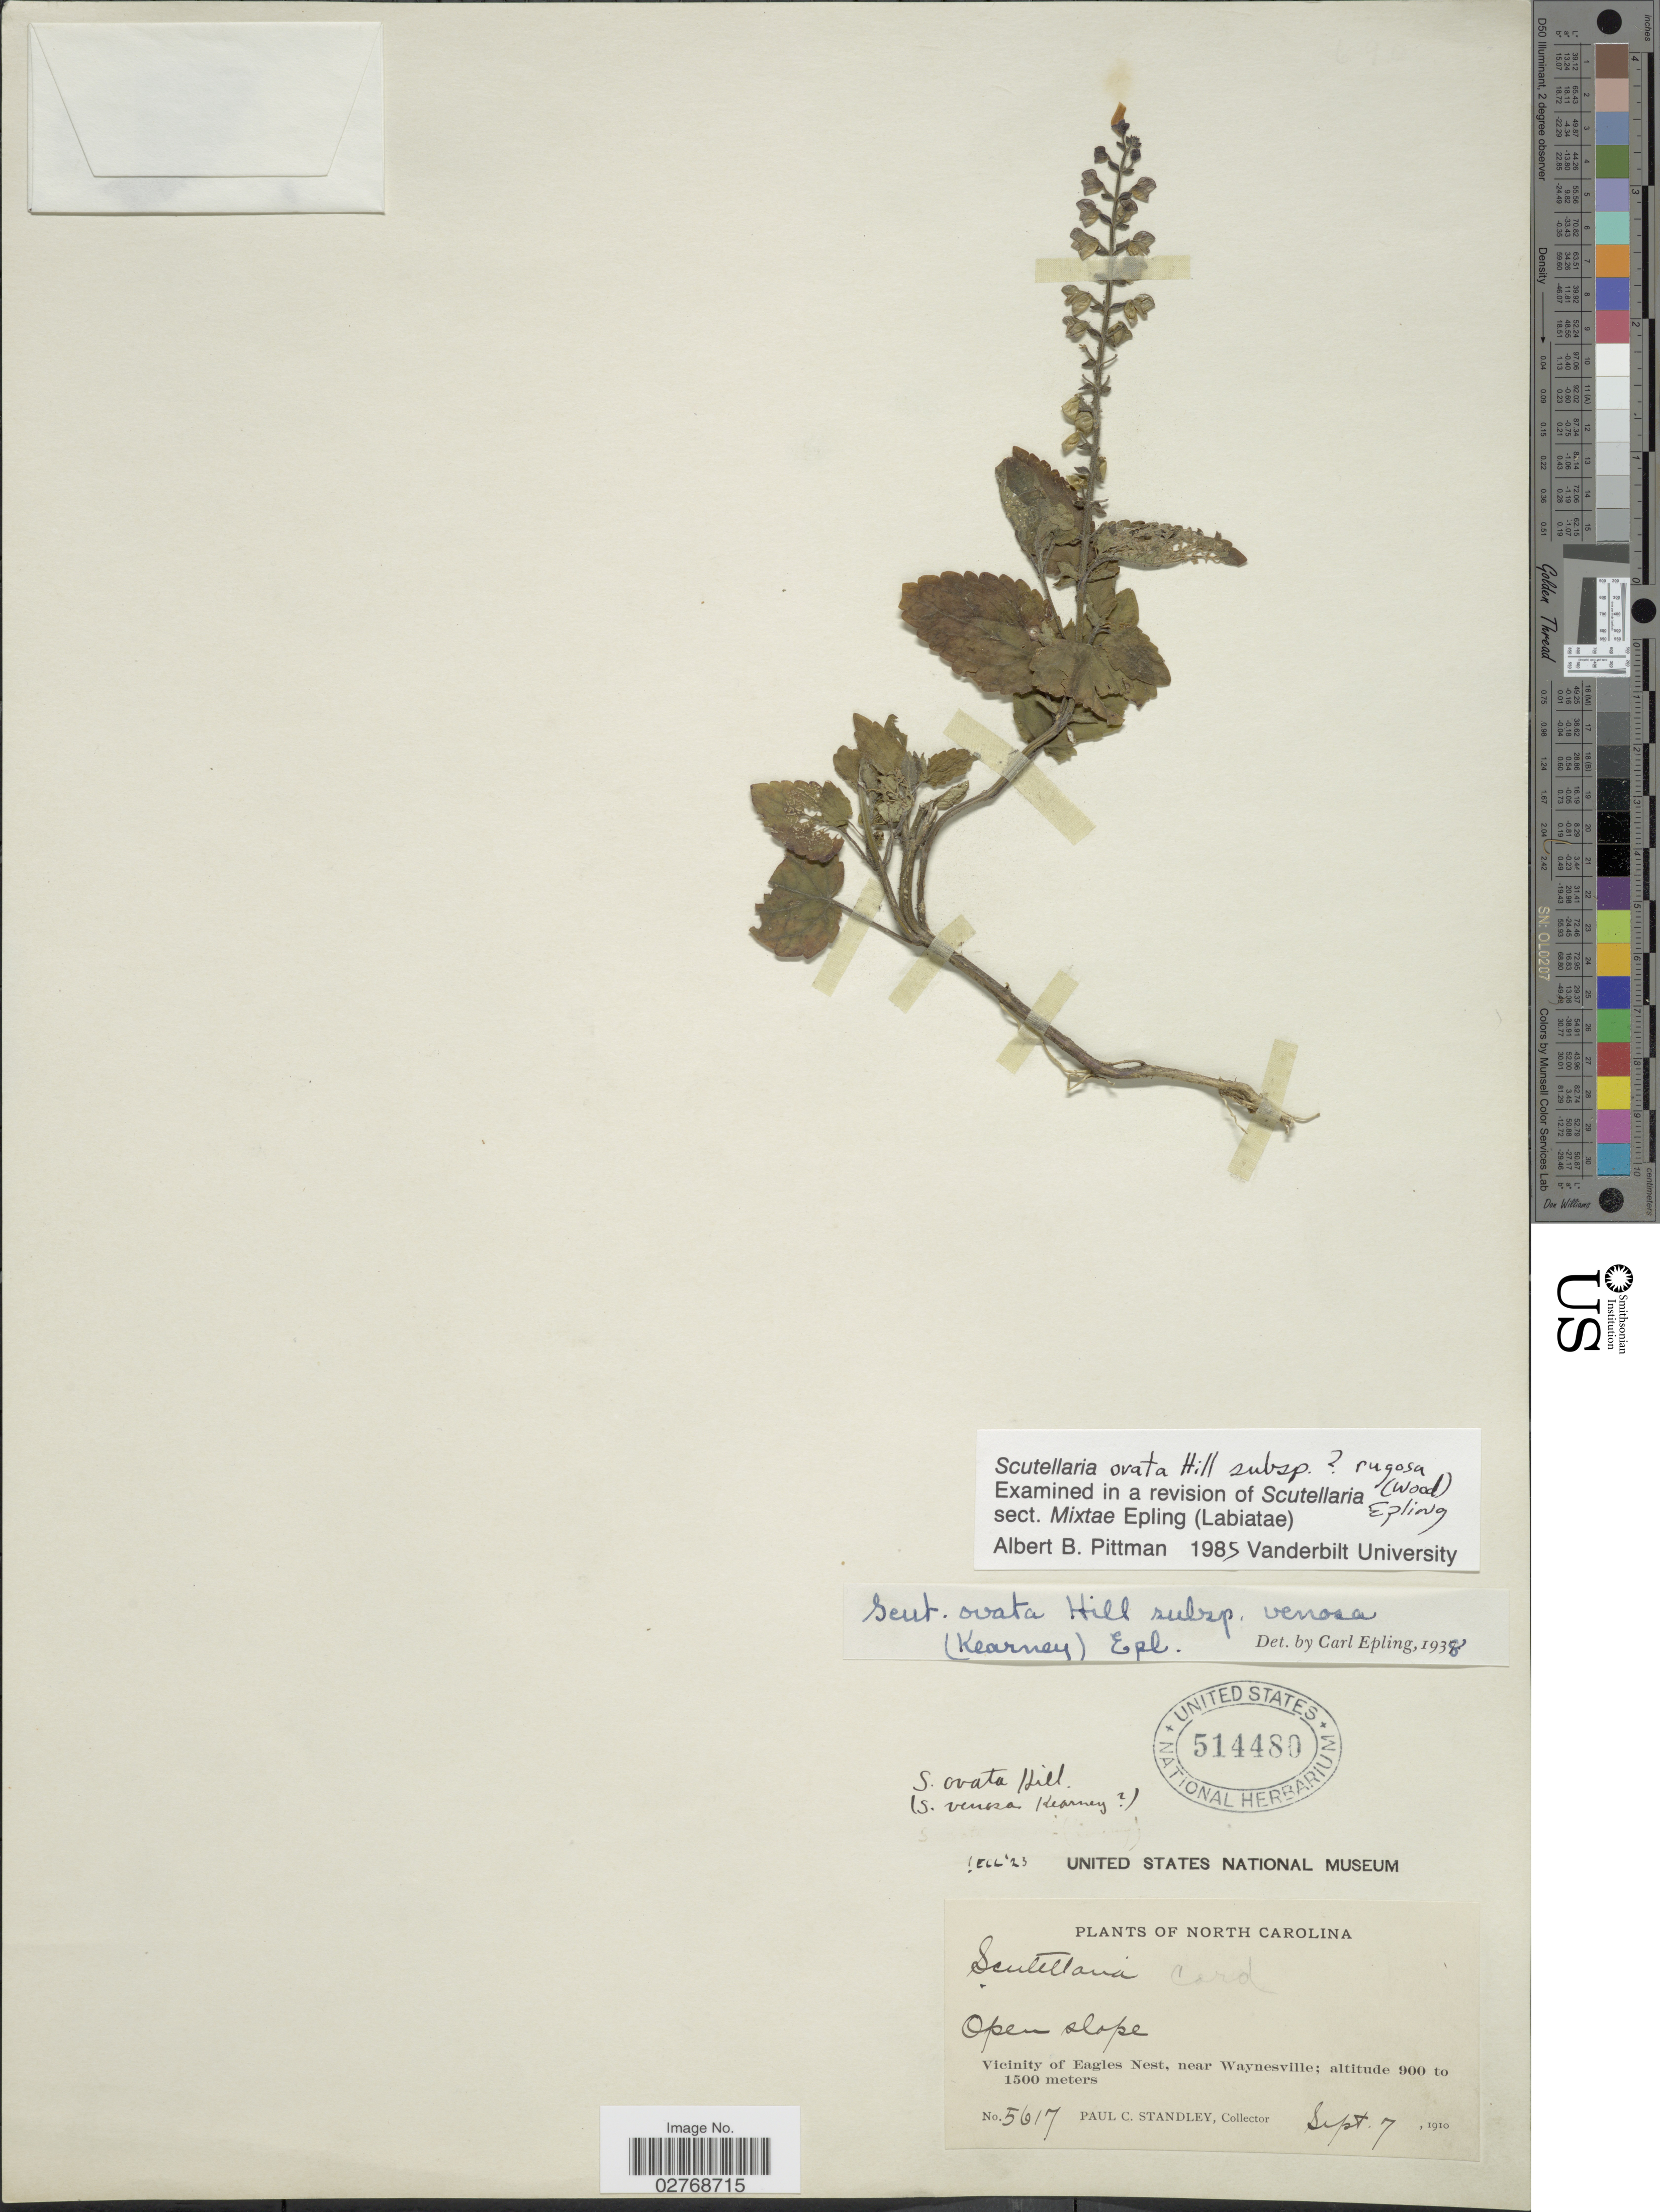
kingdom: Plantae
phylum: Tracheophyta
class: Magnoliopsida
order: Lamiales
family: Lamiaceae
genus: Scutellaria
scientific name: Scutellaria ovata subsp. rugosa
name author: (Alph. Wood) Epling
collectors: P. C. Standley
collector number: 5617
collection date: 1910-09-07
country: United States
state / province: North Carolina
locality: Vicinity of Eagles Nest, near Waynesville.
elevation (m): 900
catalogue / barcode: US 514480